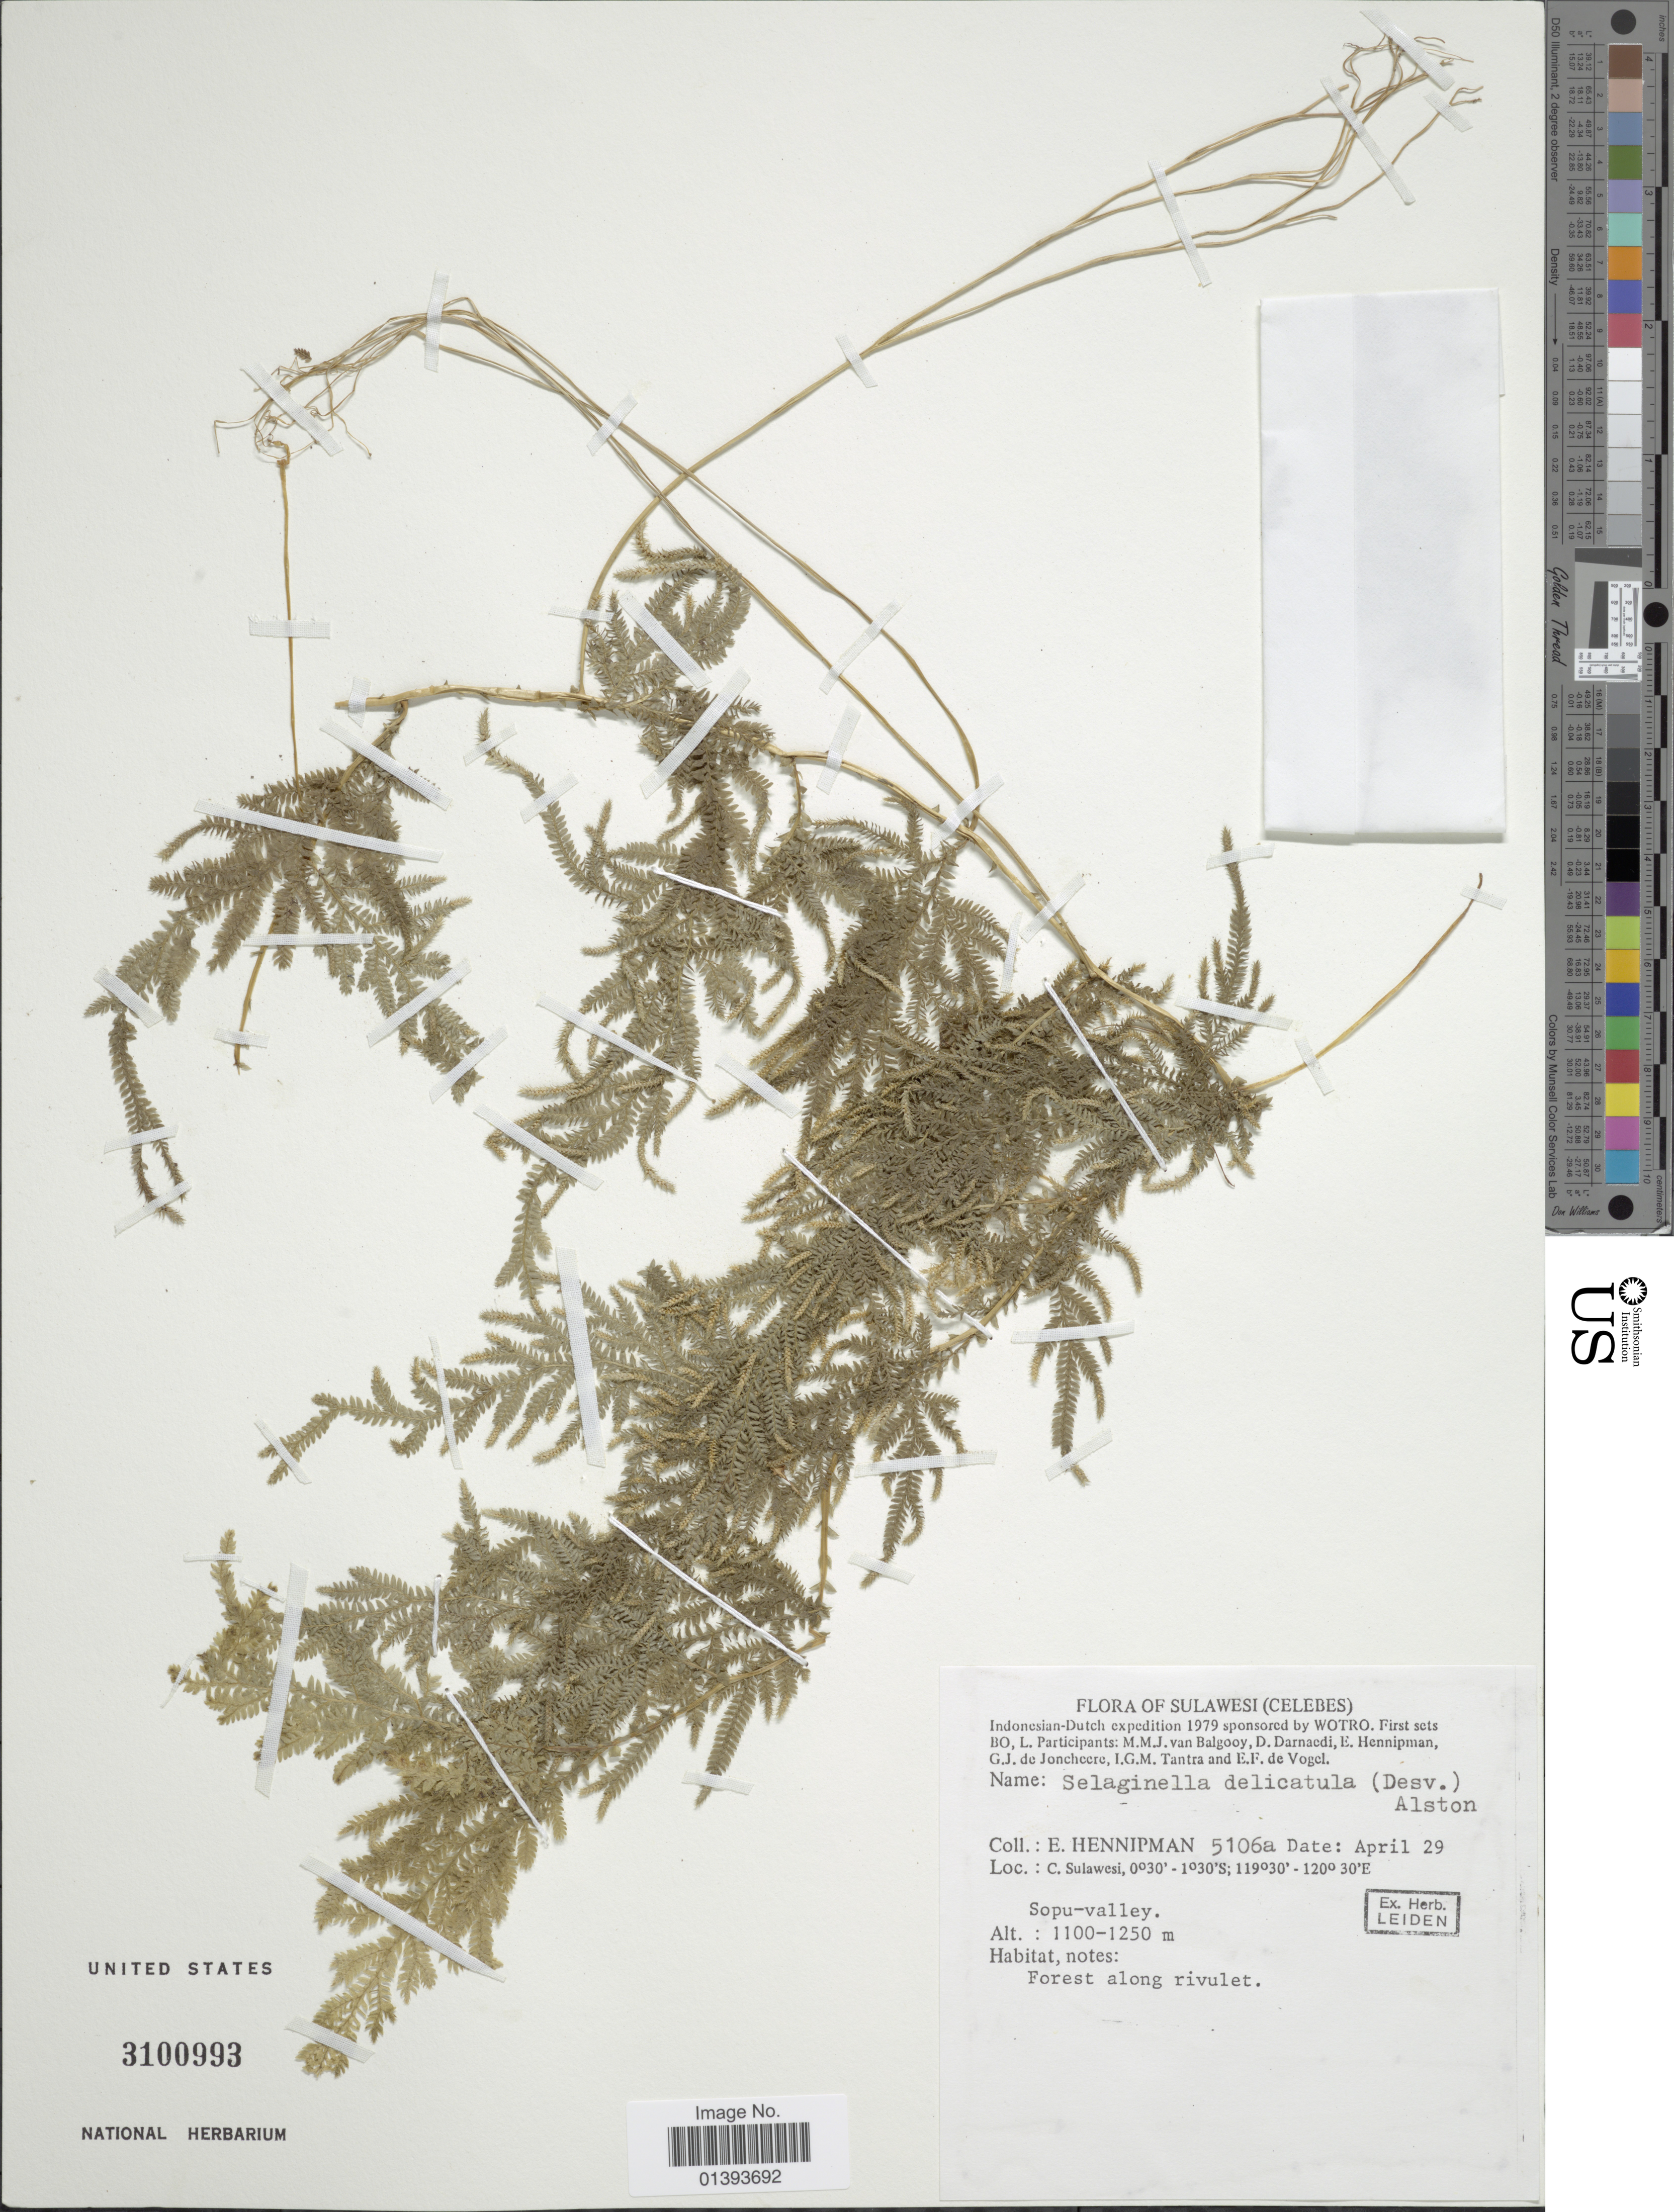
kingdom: Plantae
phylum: Tracheophyta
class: Lycopodiopsida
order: Selaginellales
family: Selaginellaceae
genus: Selaginella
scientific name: Selaginella delicatula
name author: (Desv.) Alston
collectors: E. Hennipman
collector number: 5106a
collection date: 1979-04-29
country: Indonesia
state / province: Sulawesi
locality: Celebes, C. Sulawesi, Sopu-valley, forest along revulet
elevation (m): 1100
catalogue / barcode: US 3100993